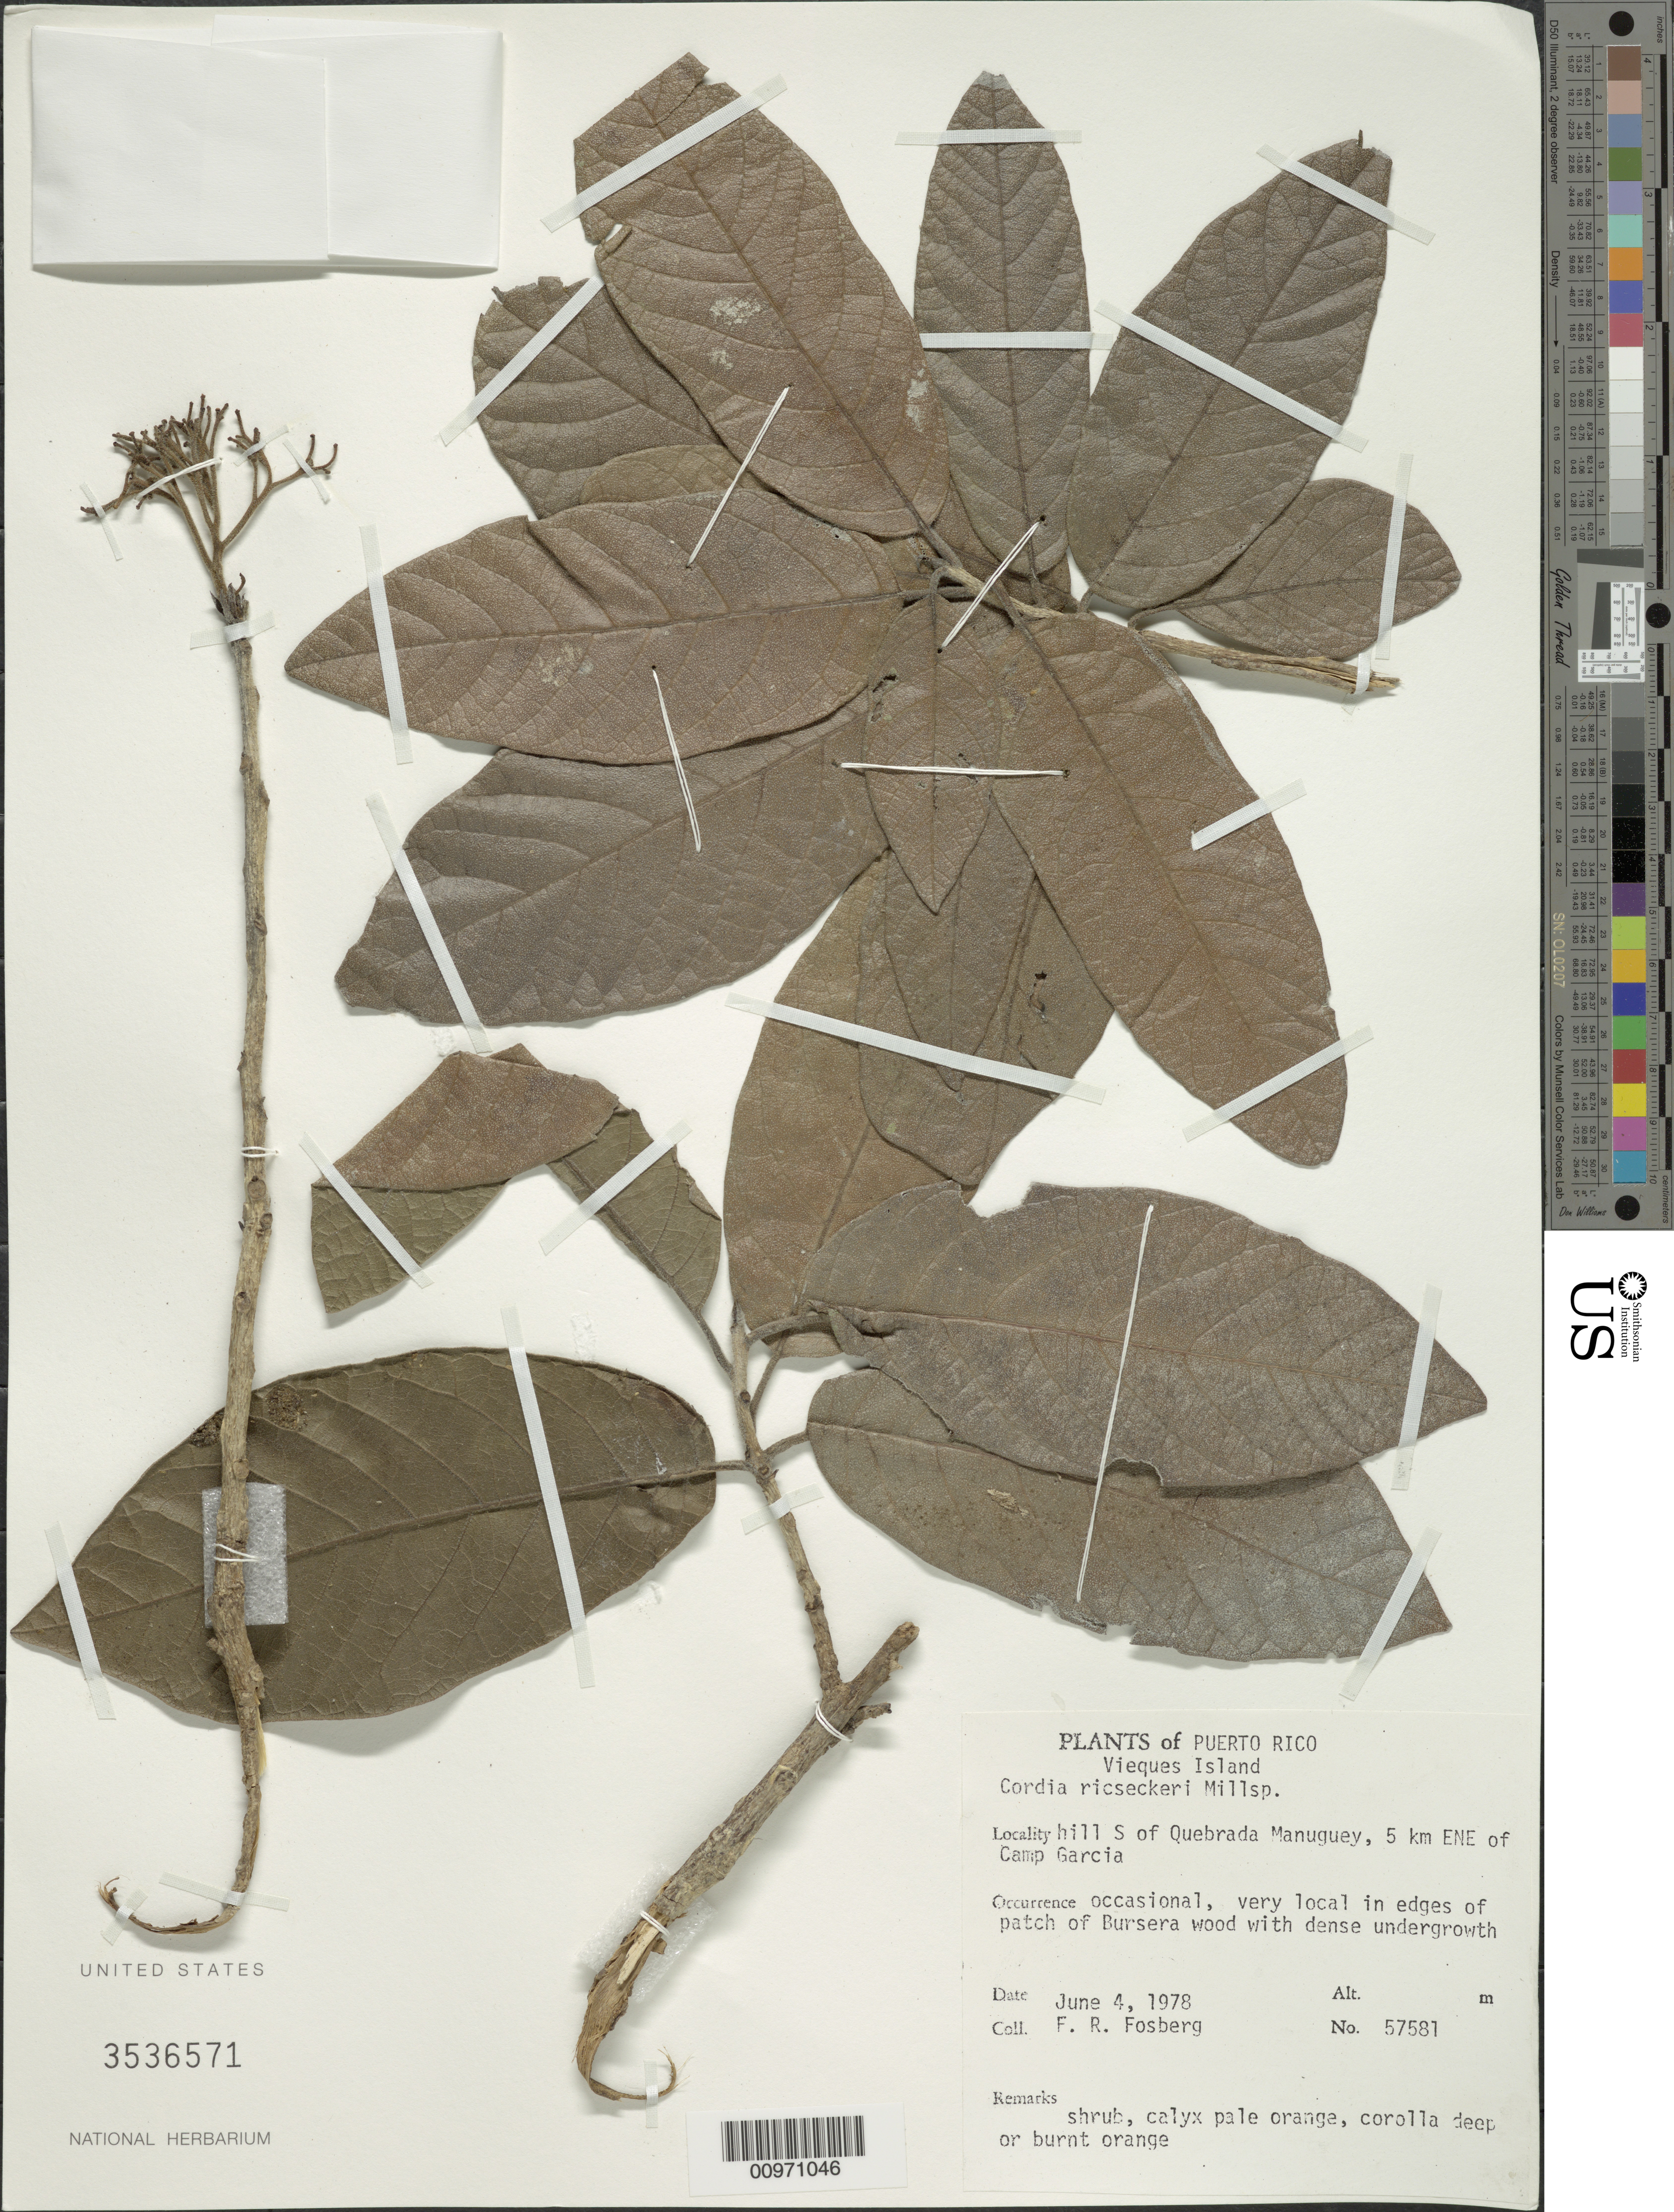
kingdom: Plantae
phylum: Tracheophyta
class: Magnoliopsida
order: Boraginales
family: Cordiaceae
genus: Cordia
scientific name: Cordia rickseckeri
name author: Millsp.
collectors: F. R. Fosberg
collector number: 57581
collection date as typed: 04 Jun 1978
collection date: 1978-06-04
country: Puerto Rico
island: Vieques I.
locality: South of Quebrada Manuguey, 5 km ENE of Camp Garcia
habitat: In edges of patch of Bursera wood with dense undergrowth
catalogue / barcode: US 3536571